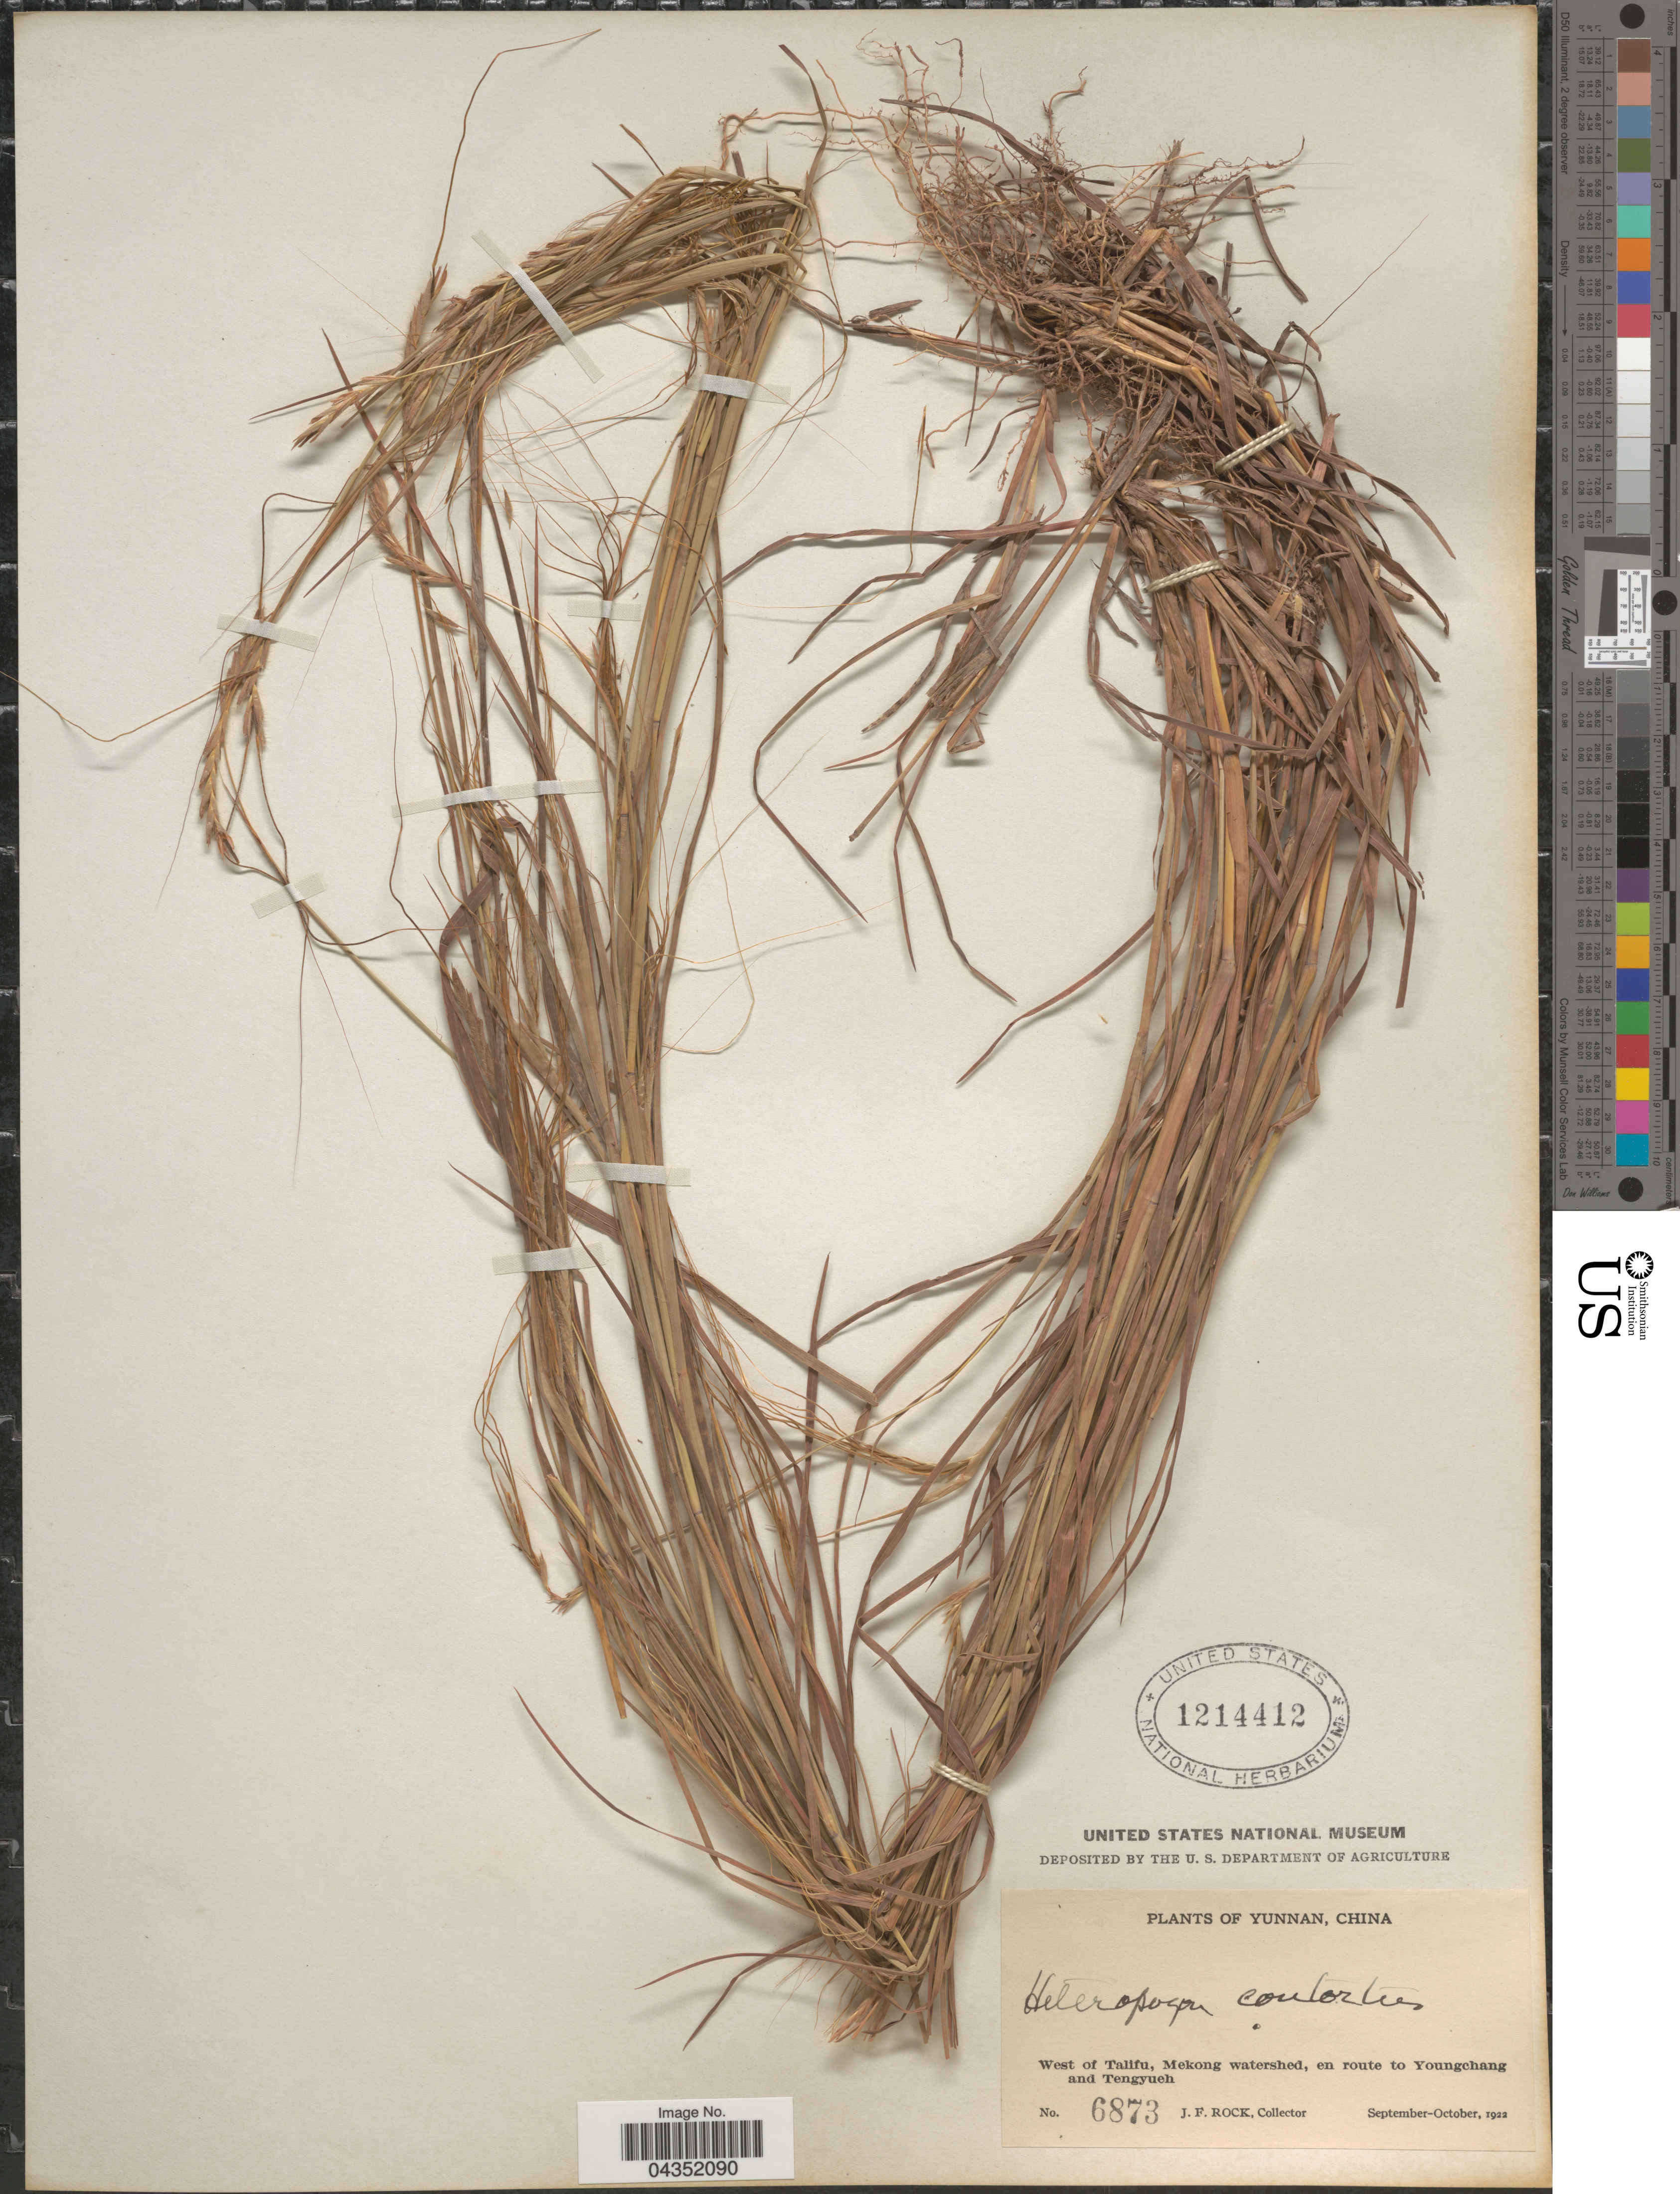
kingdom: Plantae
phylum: Tracheophyta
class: Liliopsida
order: Poales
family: Poaceae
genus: Heteropogon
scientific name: Heteropogon contortus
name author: (L.) P. Beauv. ex Roem. & Schult.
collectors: J. Rock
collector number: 6873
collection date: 1922-09/1922-10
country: China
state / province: Yunnan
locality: West of Talifu, Mekong watershed, en route to Youngchang and Tengyueh.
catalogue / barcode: US 1214412